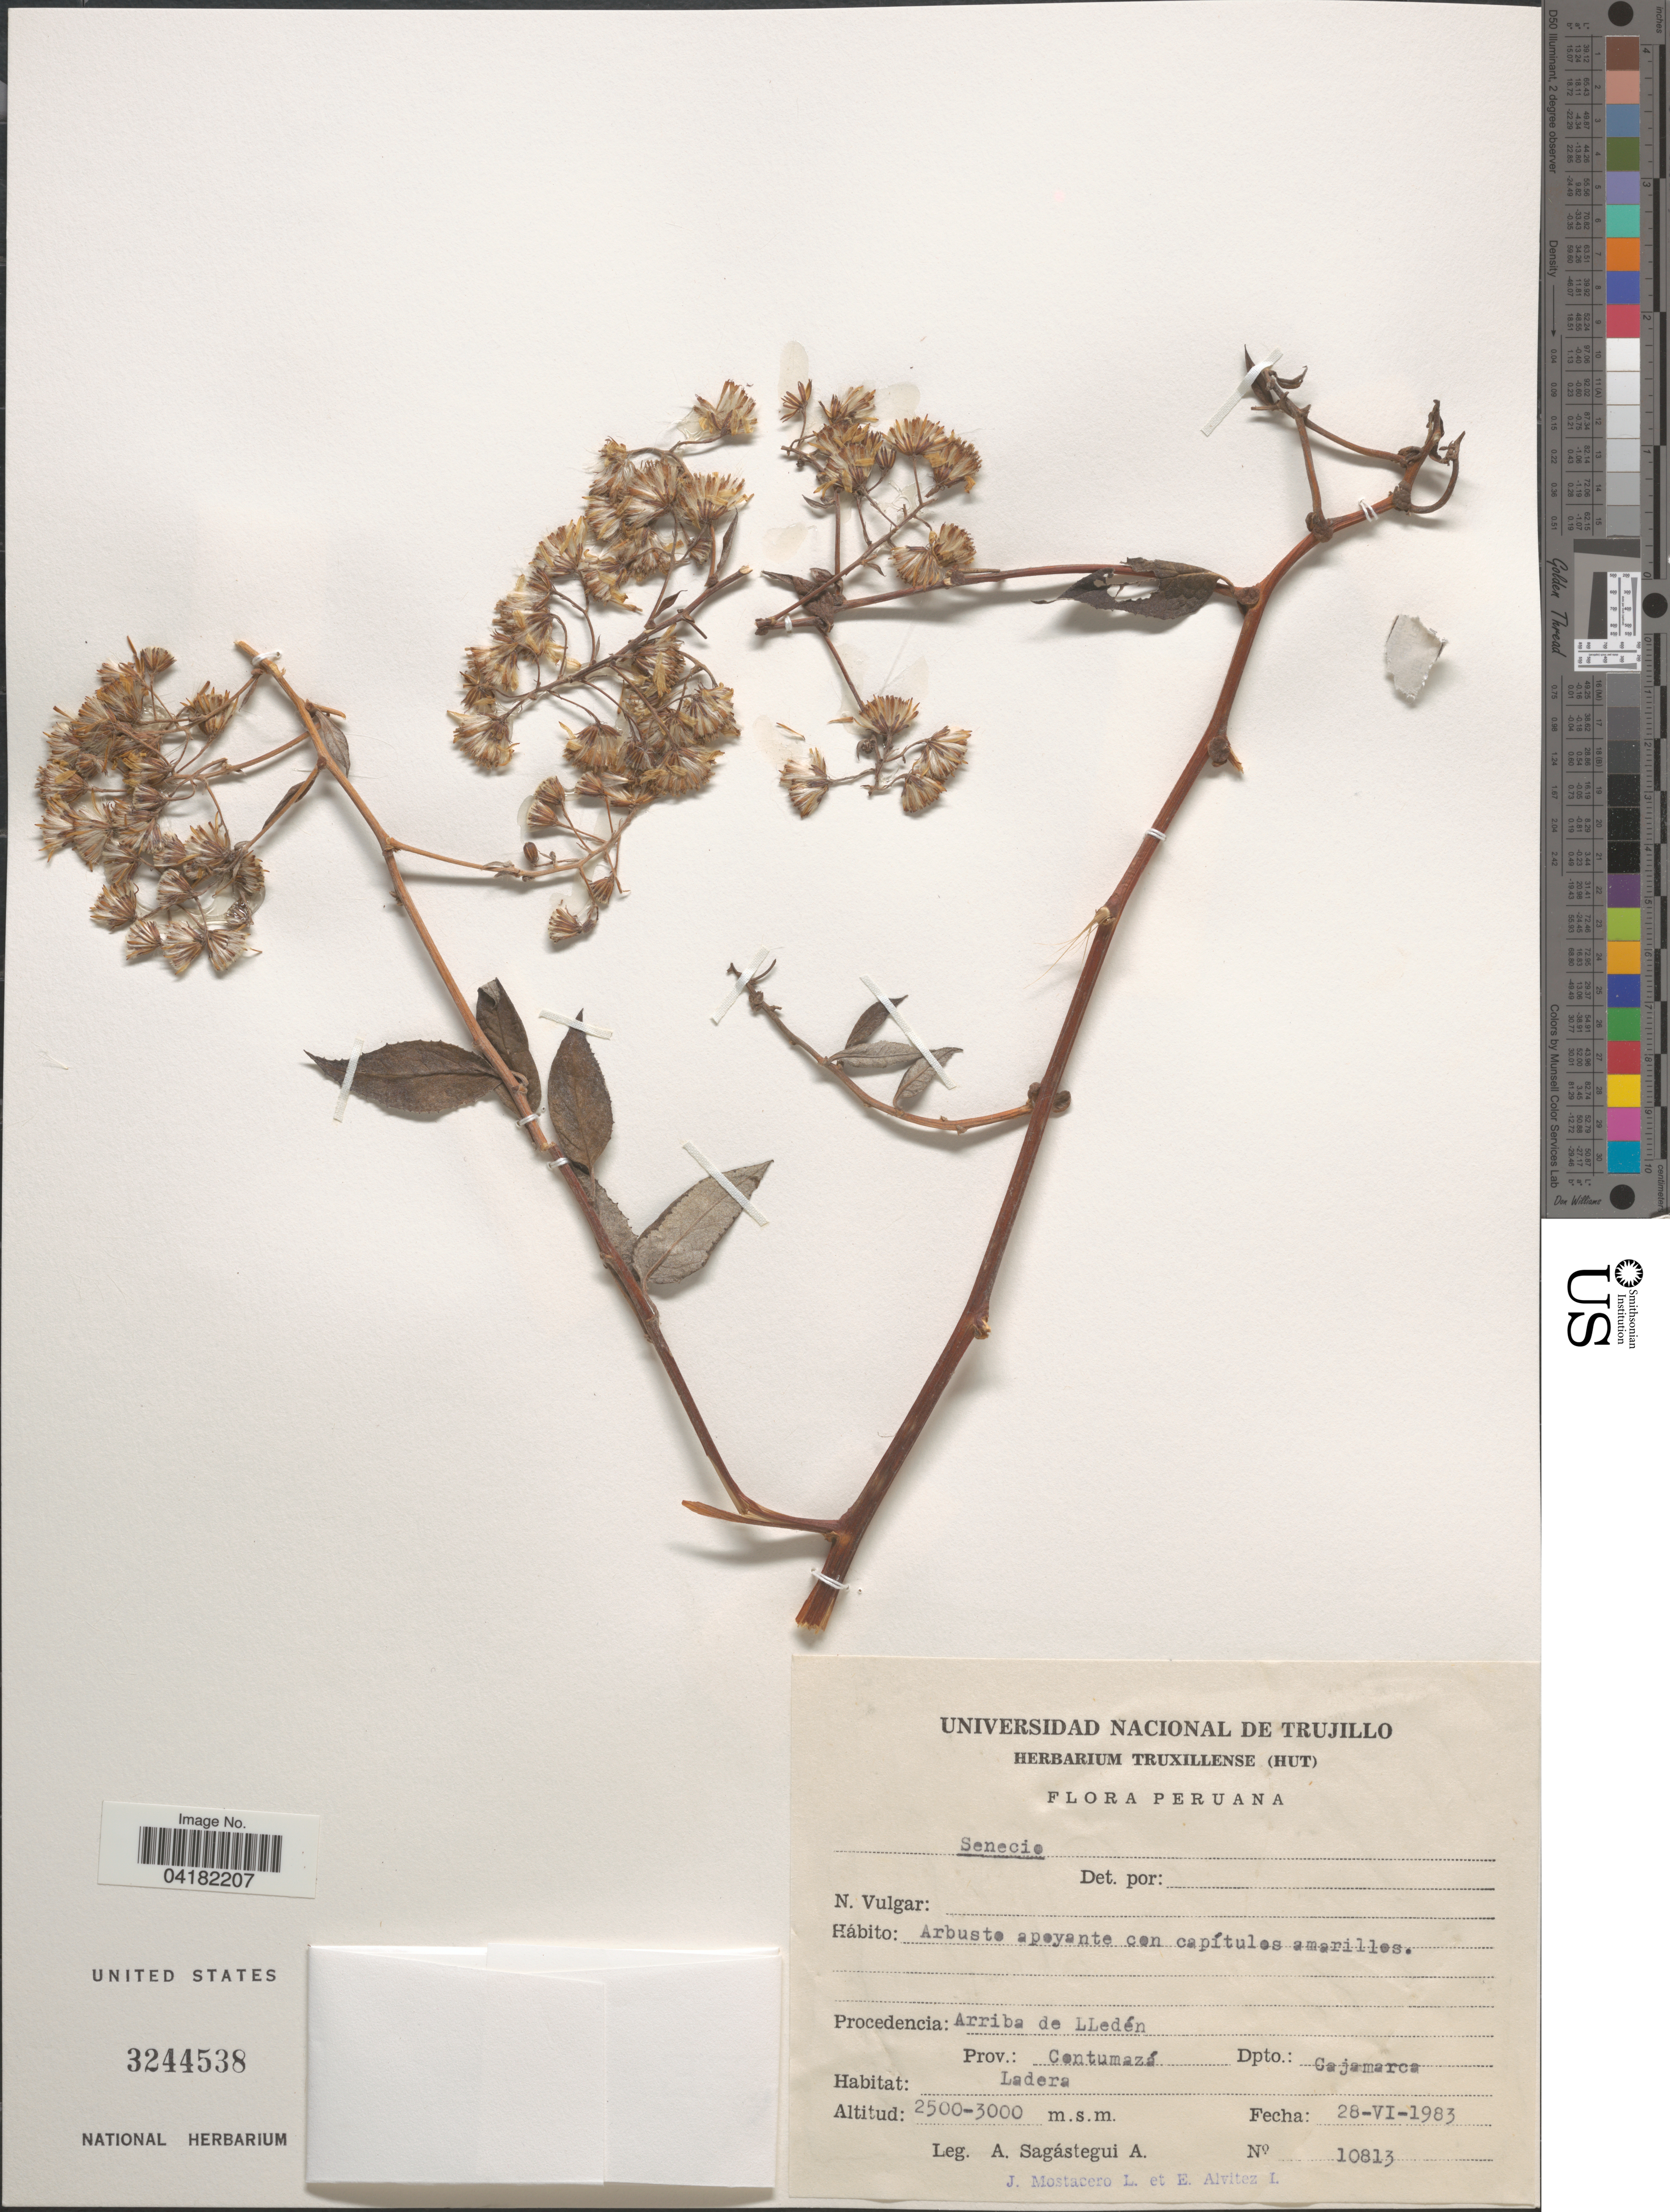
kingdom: Plantae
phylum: Tracheophyta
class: Magnoliopsida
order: Asterales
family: Asteraceae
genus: Senecio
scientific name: Senecio sp.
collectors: A. Sagástegui A., J. Mostacero L. & E. Alvitez I.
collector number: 10813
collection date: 1983-06-28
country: Peru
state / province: Cajamarca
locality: Peruana. Procedencia: Arriba de Lledén. Prov.: Contumazá. Dpto. Cajamarca.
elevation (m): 2500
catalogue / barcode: US 3244538